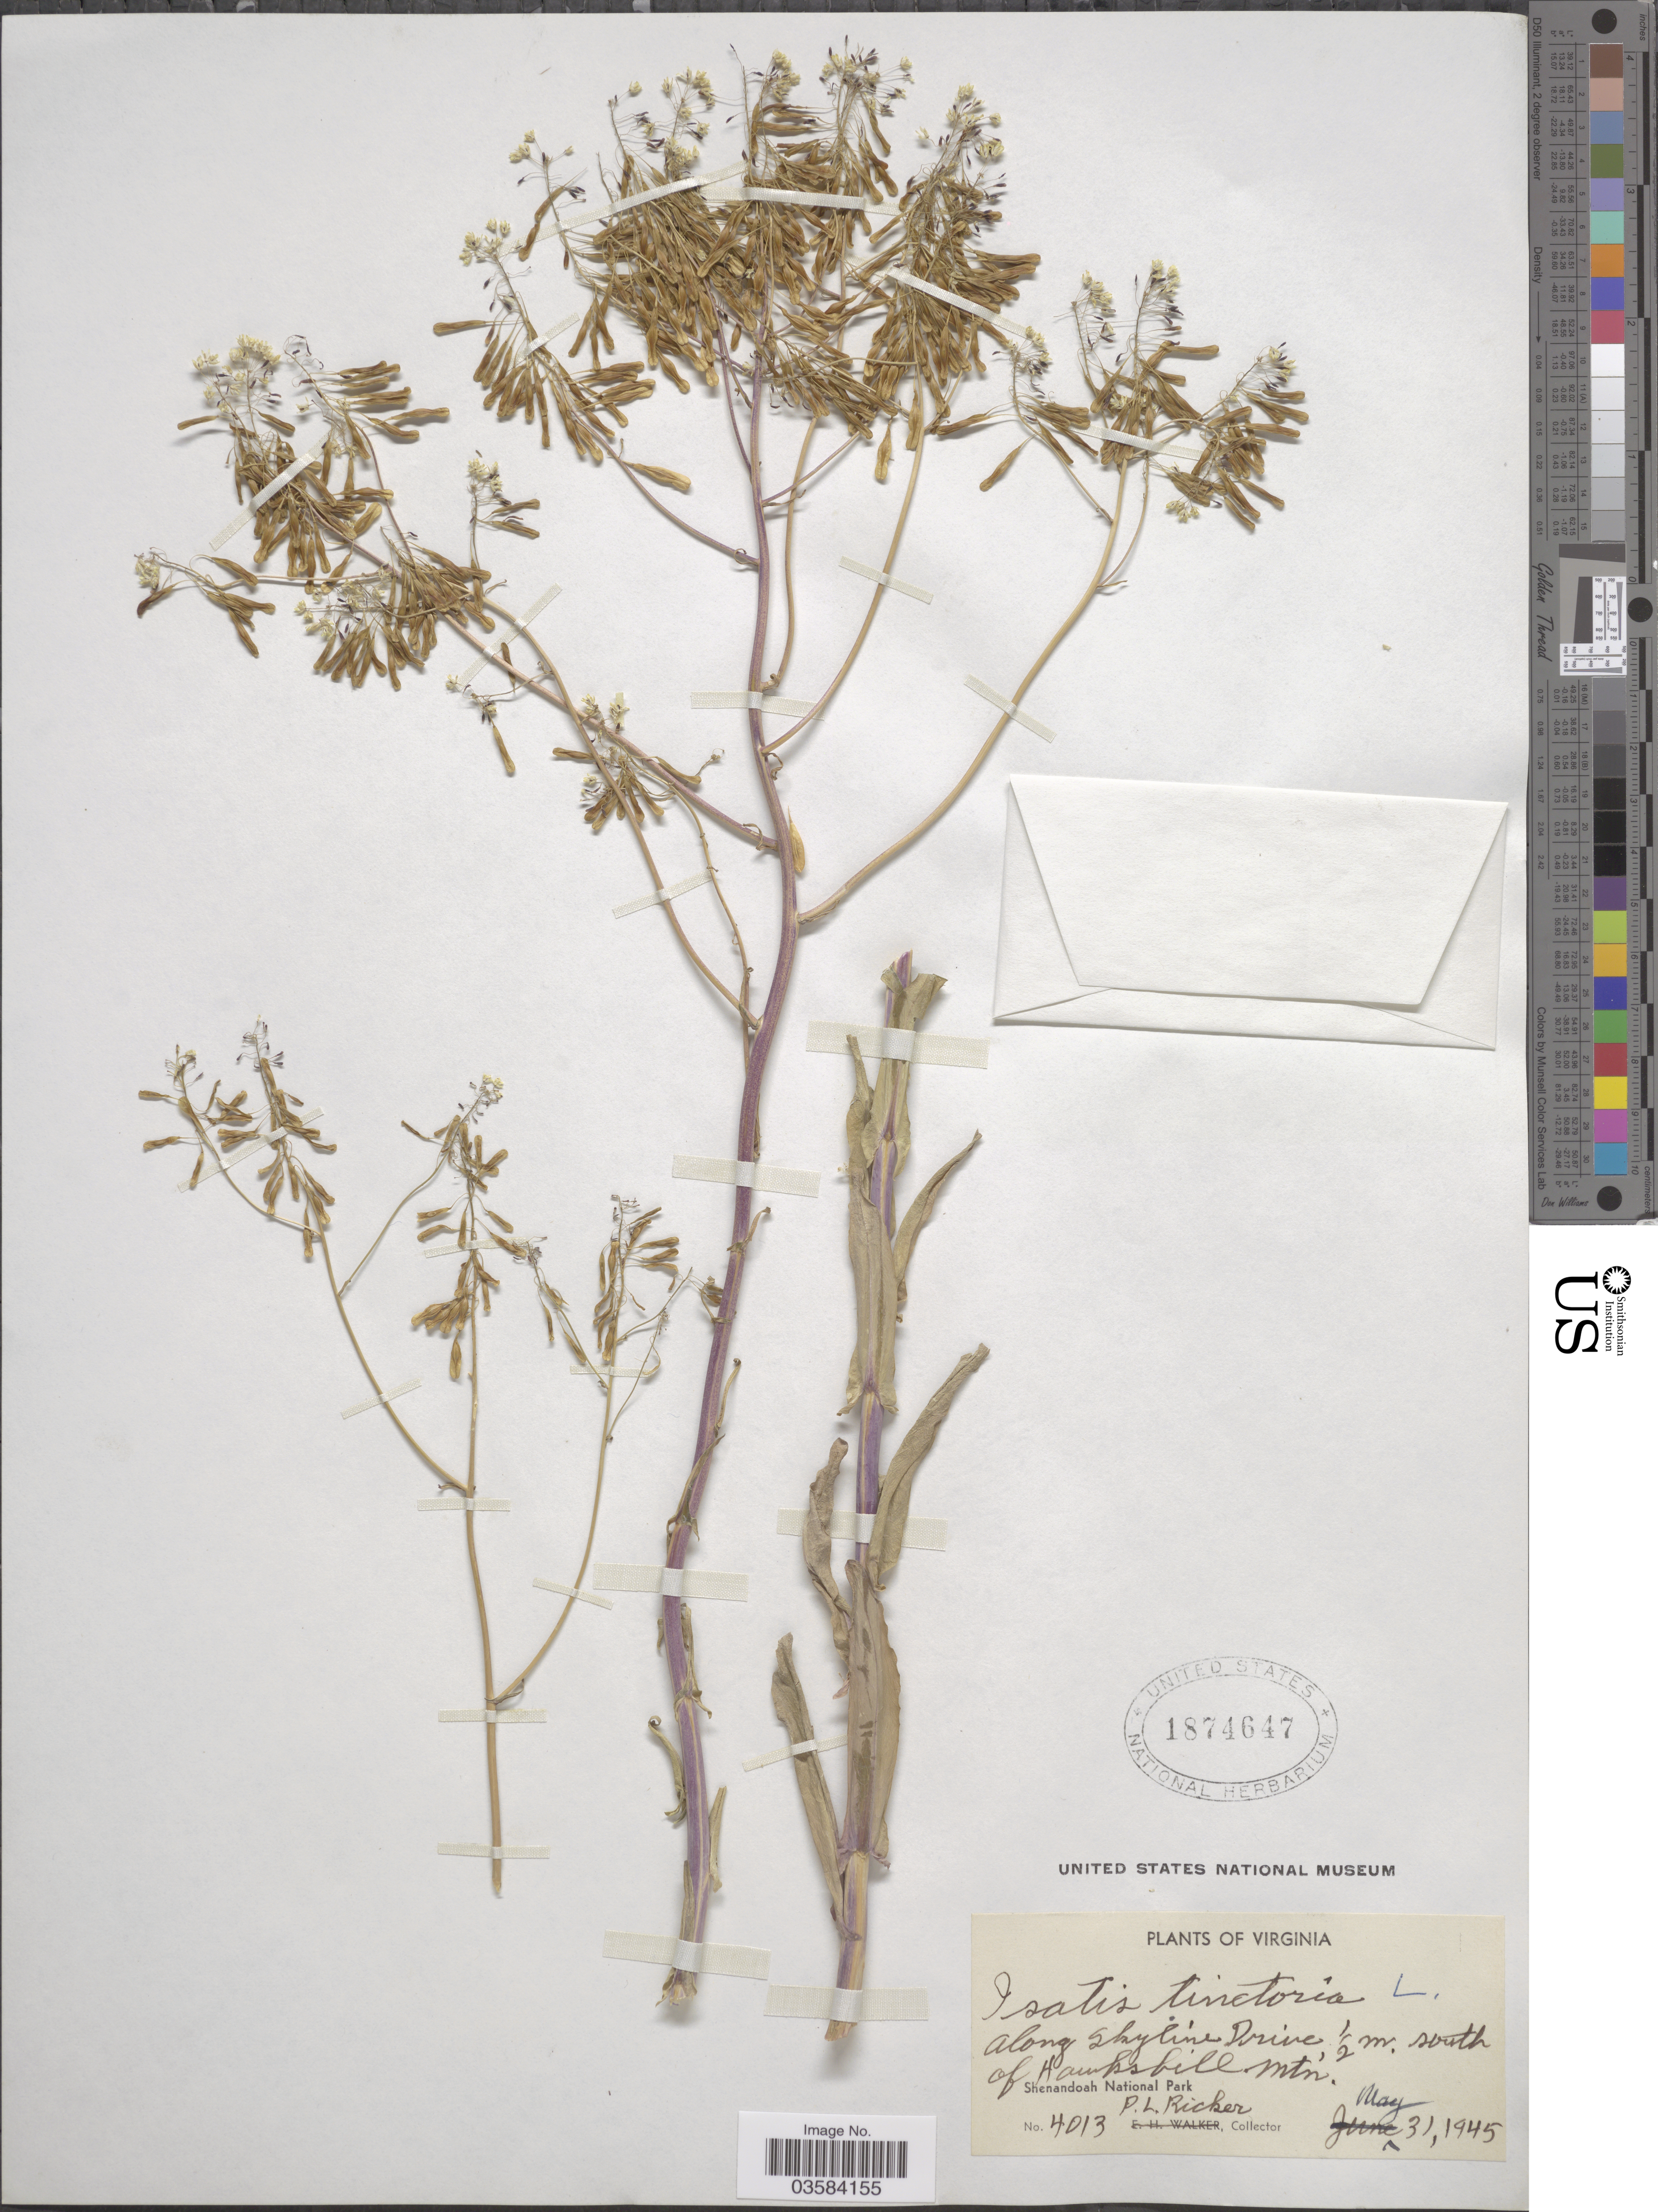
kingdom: Plantae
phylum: Tracheophyta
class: Magnoliopsida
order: Brassicales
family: Brassicaceae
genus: Isatis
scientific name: Isatis tinctoria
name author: L.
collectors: P. Ricker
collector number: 4013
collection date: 1945-05-31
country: United States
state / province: Virginia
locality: Along Skyline Drive, ½ m. south of Hawksbill Mtn. Shenandoah National Park.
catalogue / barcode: US 1874647